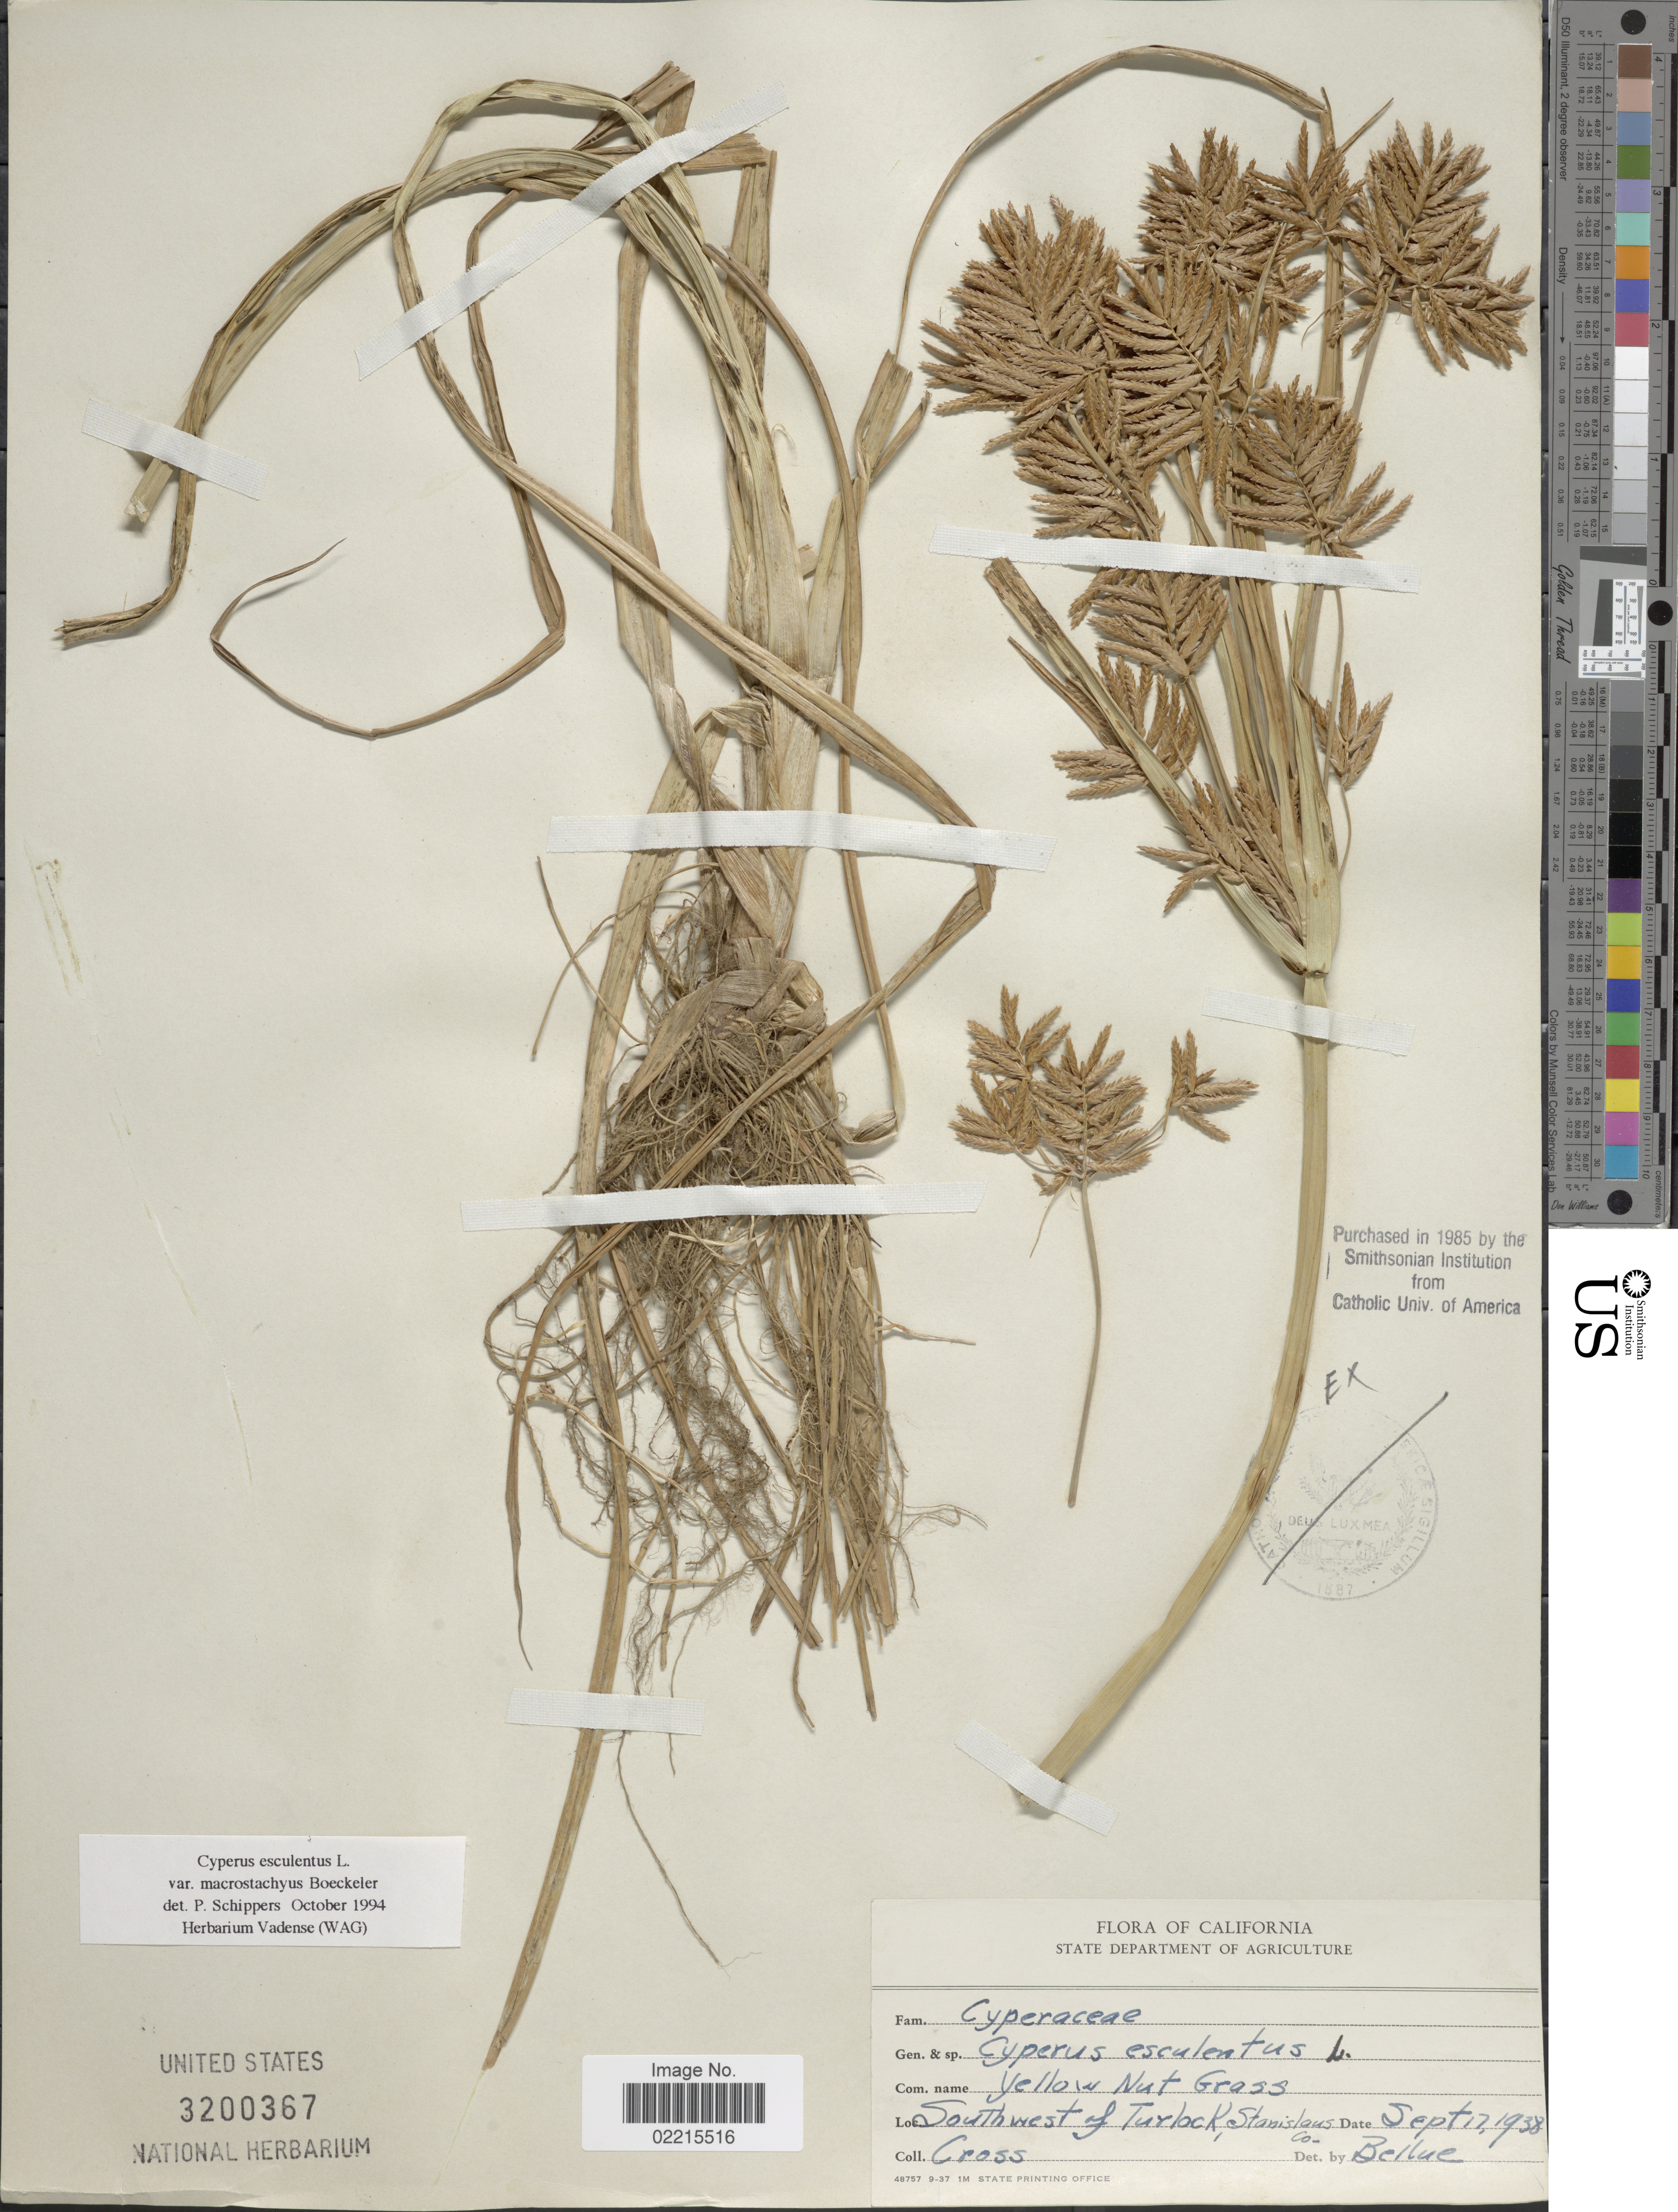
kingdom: Plantae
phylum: Tracheophyta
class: Liliopsida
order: Poales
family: Cyperaceae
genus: Cyperus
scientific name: Cyperus esculentus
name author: L.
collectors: Cross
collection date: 1938-09-17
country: United States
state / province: California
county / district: Stanislaus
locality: Yellow Nat Grass, Southwest of Turbock, Stanislaus Co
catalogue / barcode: US 3200367